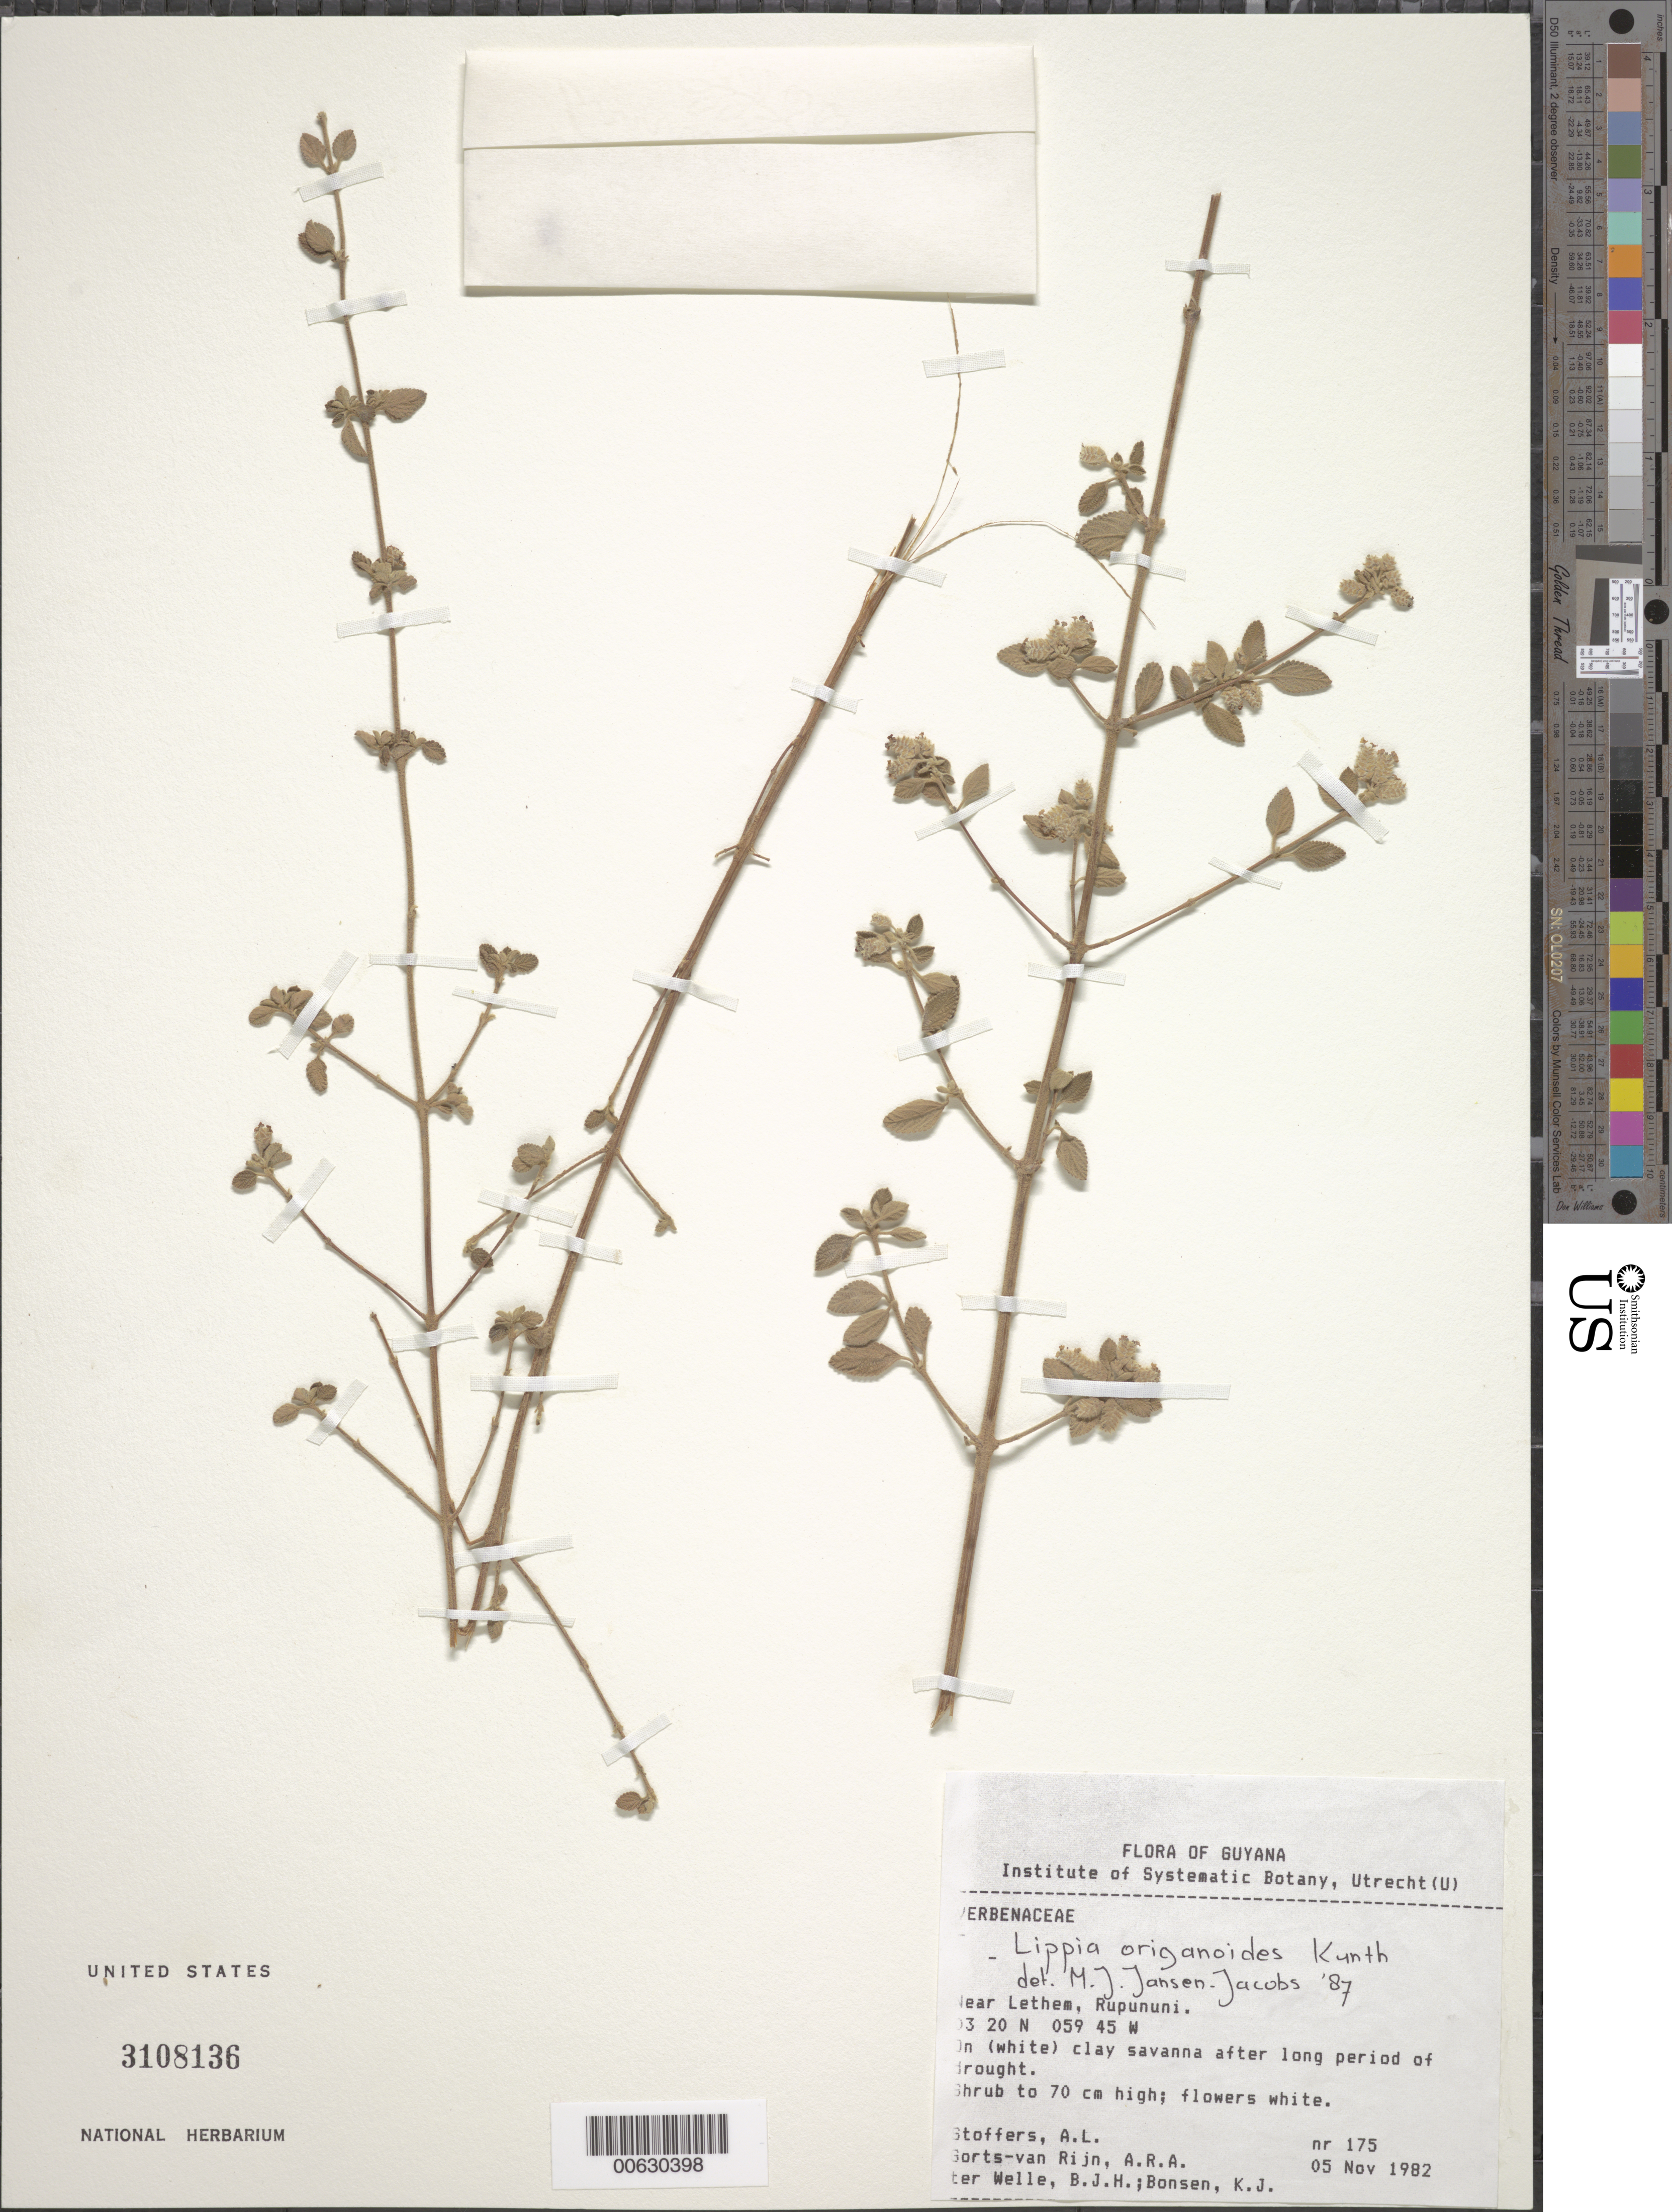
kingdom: Plantae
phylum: Tracheophyta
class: Magnoliopsida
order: Lamiales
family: Verbenaceae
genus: Lippia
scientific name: Lippia origanoides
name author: Kunth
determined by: Jansen-Jacobs, M. J., (U), Nationaal Herbarium Nederland, Utrecht University branch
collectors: A. Stoffers, A. .R. A. Görts-van Rijn, B. Welle & K. Bonsen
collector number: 175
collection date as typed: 5-Nov-82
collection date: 1982-11-05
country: Guyana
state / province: U. Takutu-U. Essequibo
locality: Lethem, near; Rupununi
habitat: White clay savanna after long period of drought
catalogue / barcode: US 3108136